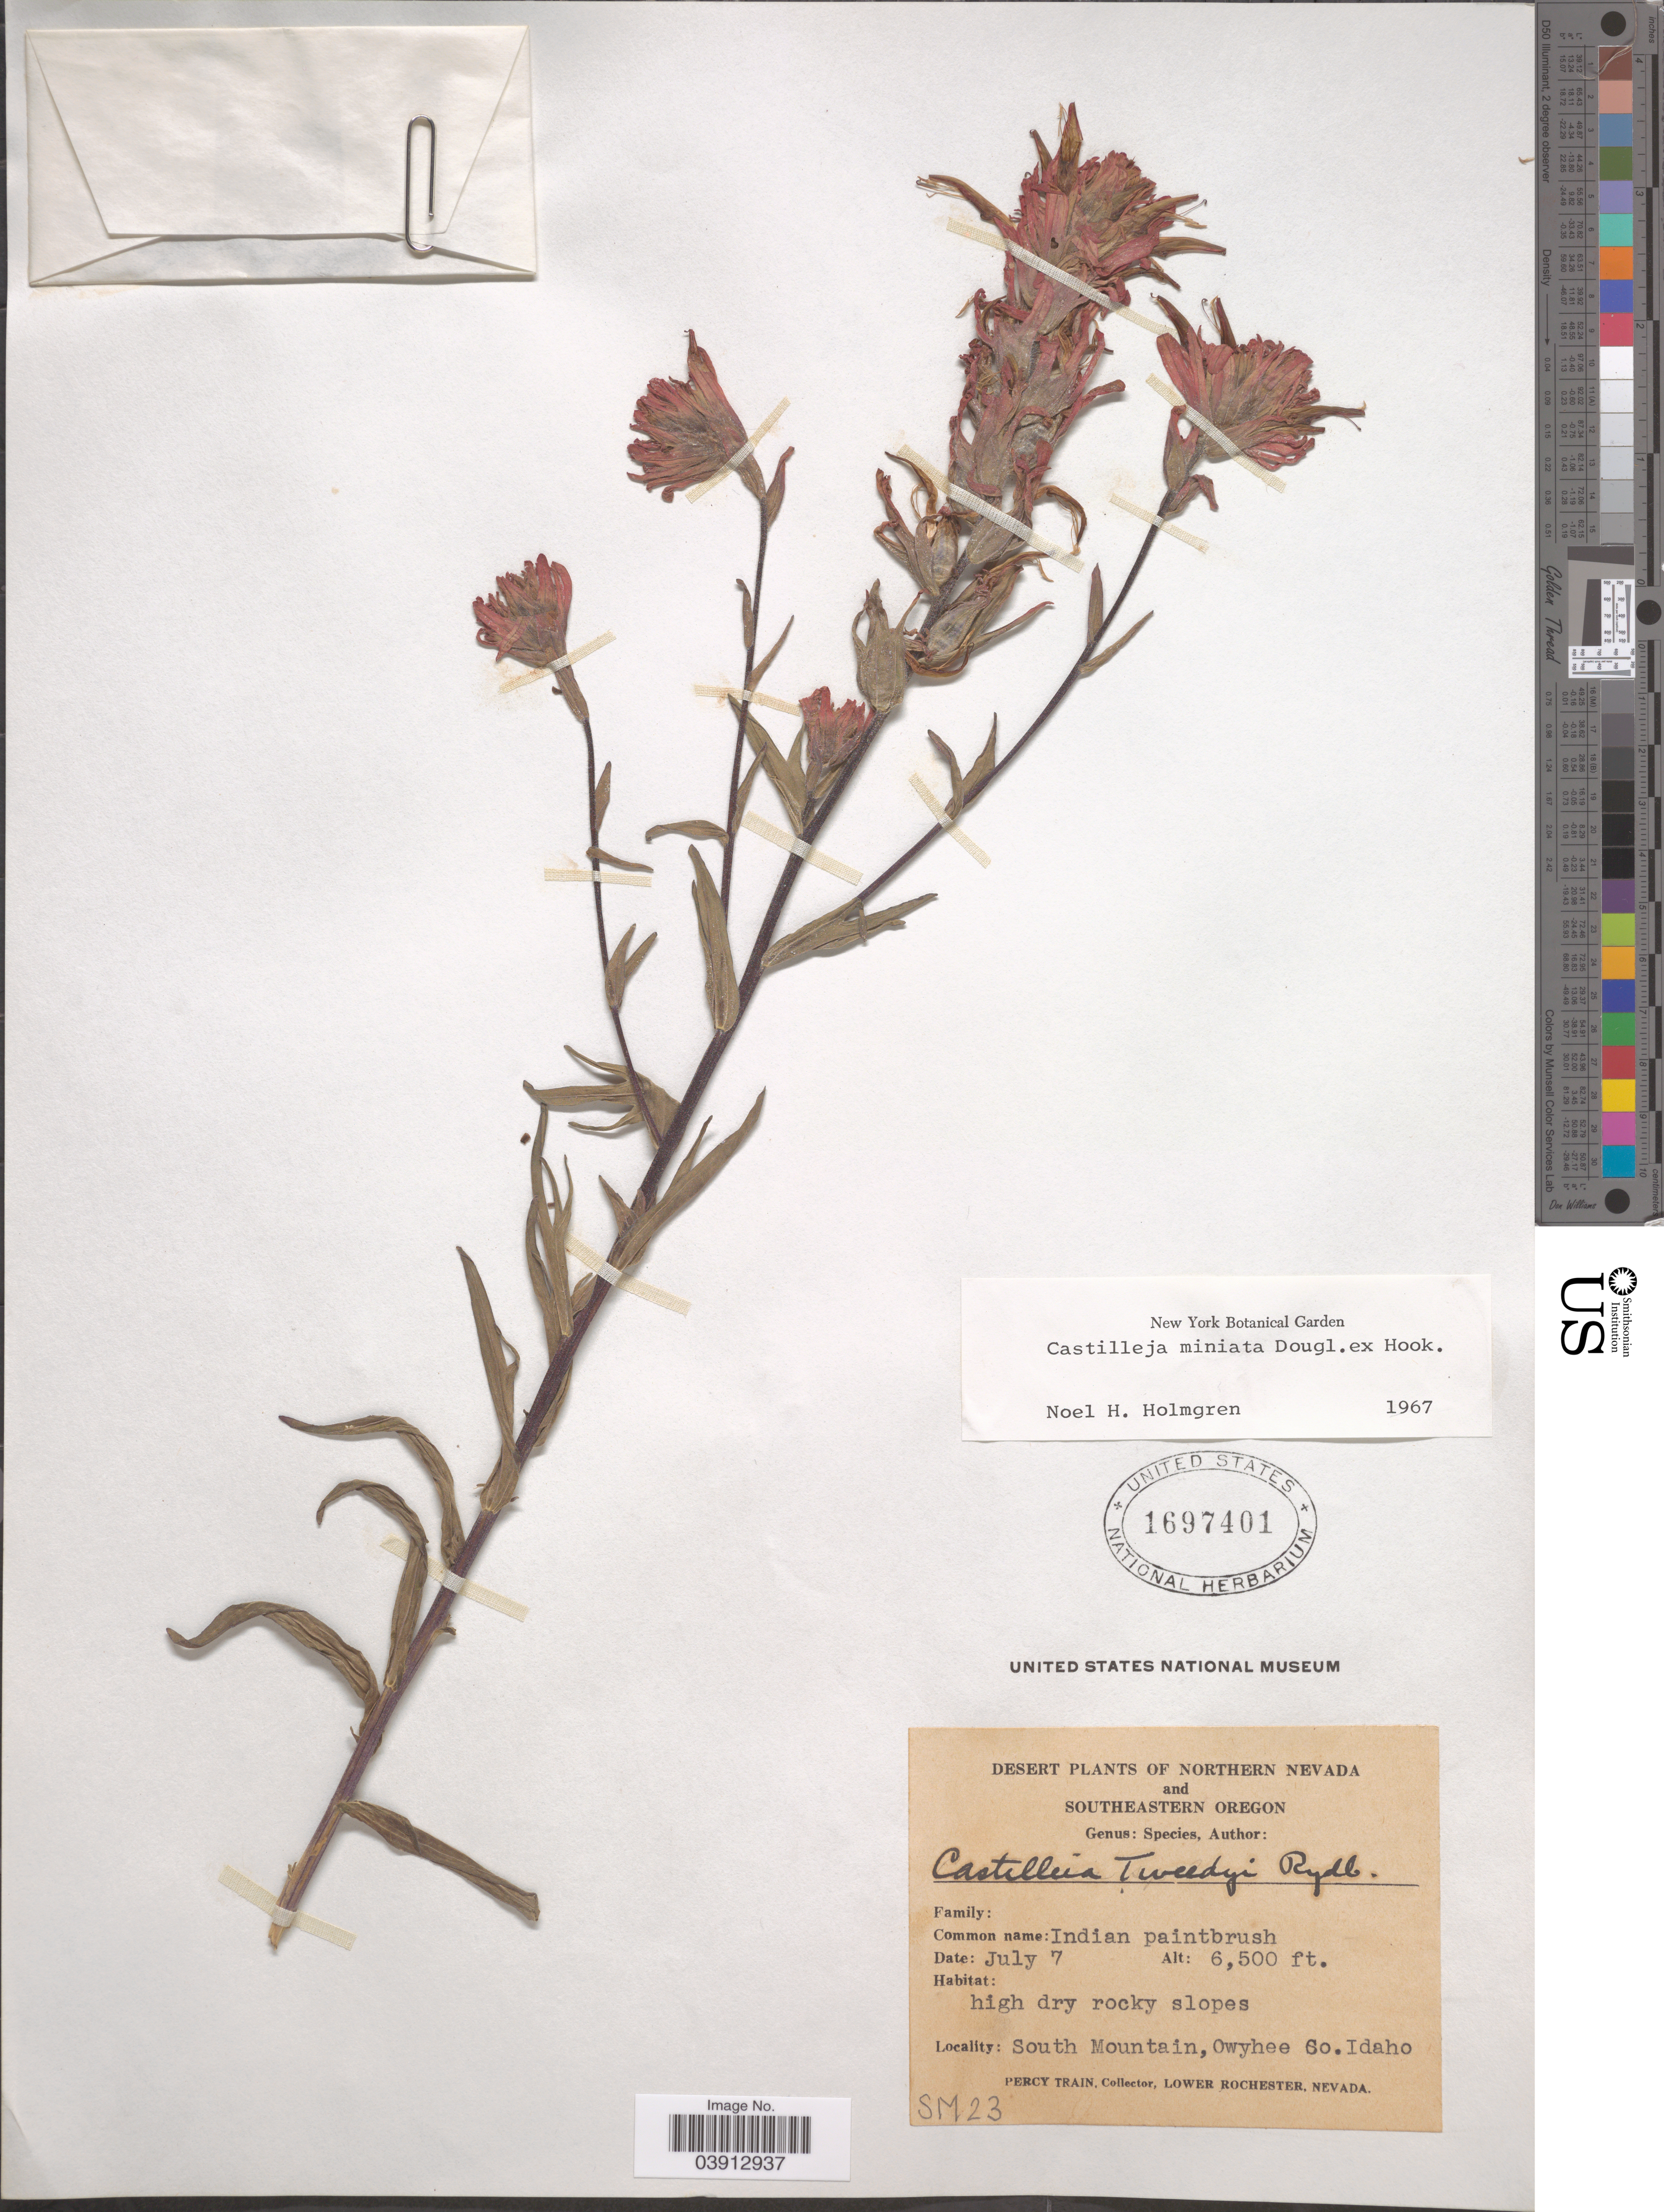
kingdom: Plantae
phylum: Tracheophyta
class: Magnoliopsida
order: Lamiales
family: Orobanchaceae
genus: Castilleja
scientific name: Castilleja miniata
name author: Douglas ex Hook.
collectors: P. Train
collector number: SM23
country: United States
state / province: Idaho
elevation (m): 1981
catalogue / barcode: US 1697401